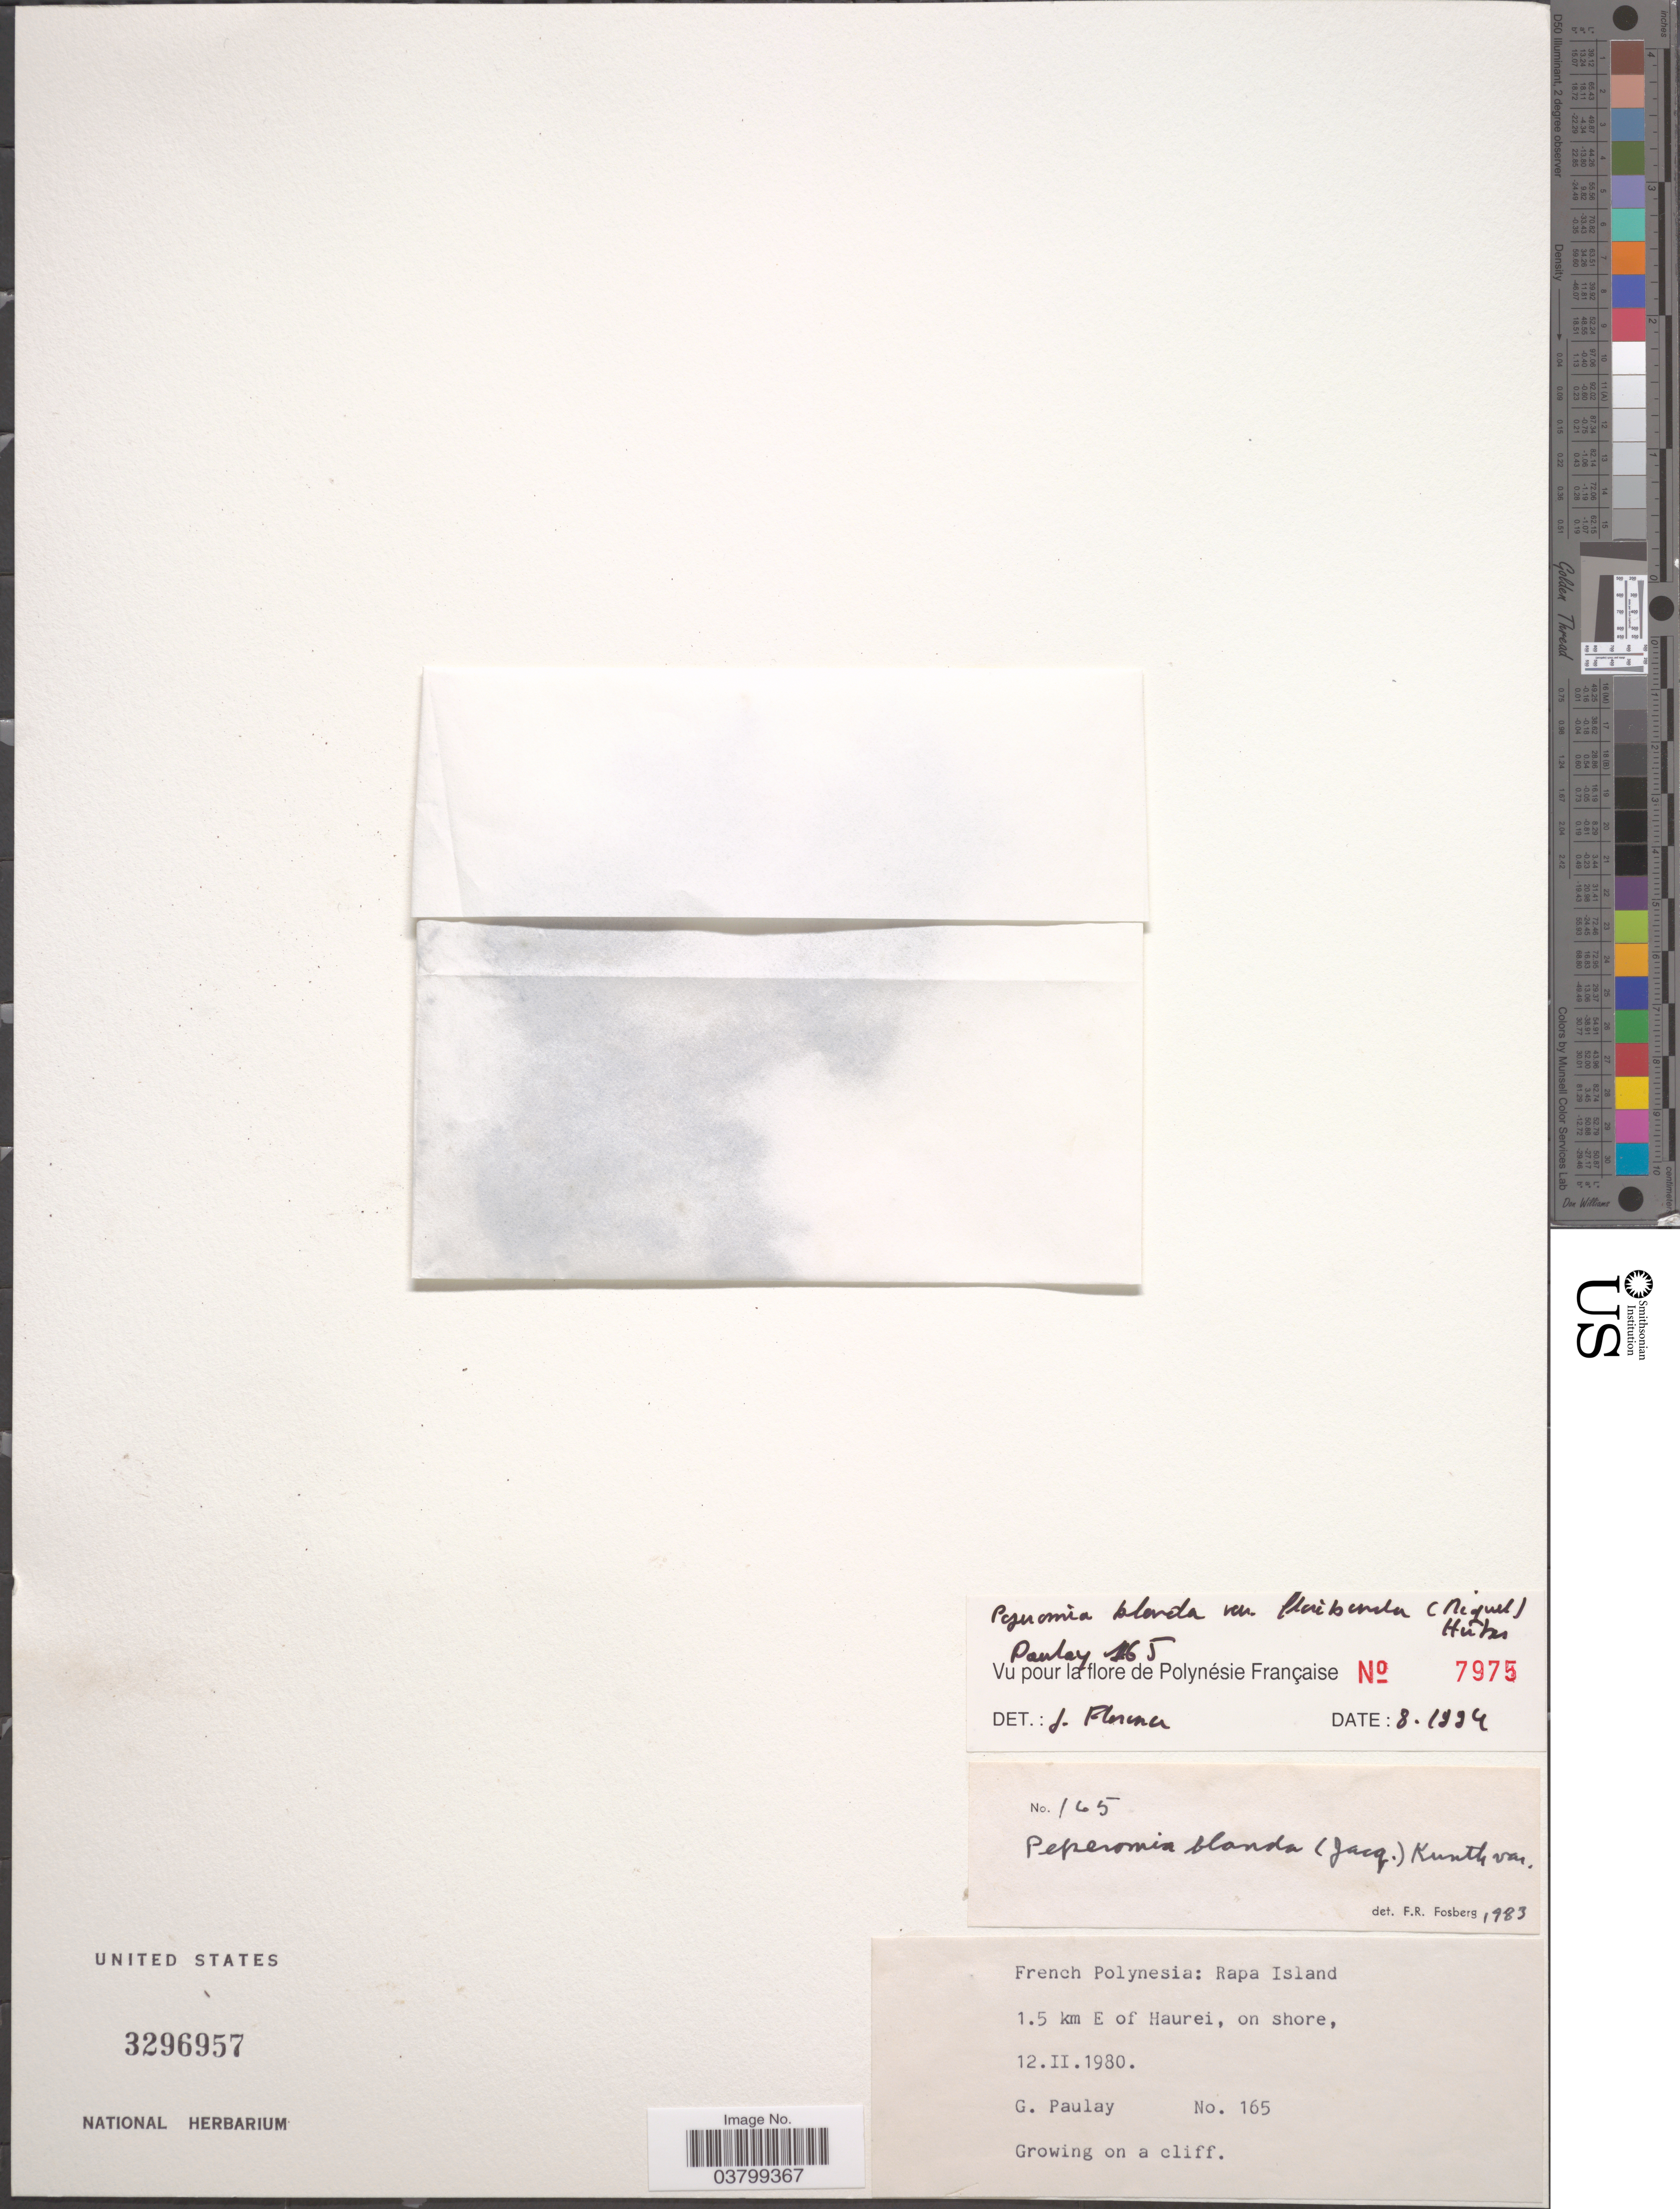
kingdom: Plantae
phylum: Tracheophyta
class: Magnoliopsida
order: Piperales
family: Piperaceae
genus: Peperomia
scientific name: Peperomia leptostachya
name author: Hook. & Arn.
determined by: Wagner, W. L., (BOT), Smithsonian Institution - National Museum of Natural History (UNITED STATES)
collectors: G. Paulay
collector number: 165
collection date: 1980-02-12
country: French Polynesia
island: Rapa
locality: Rapa Island.1.5 km E of Haurei, on shore.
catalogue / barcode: US 3296957